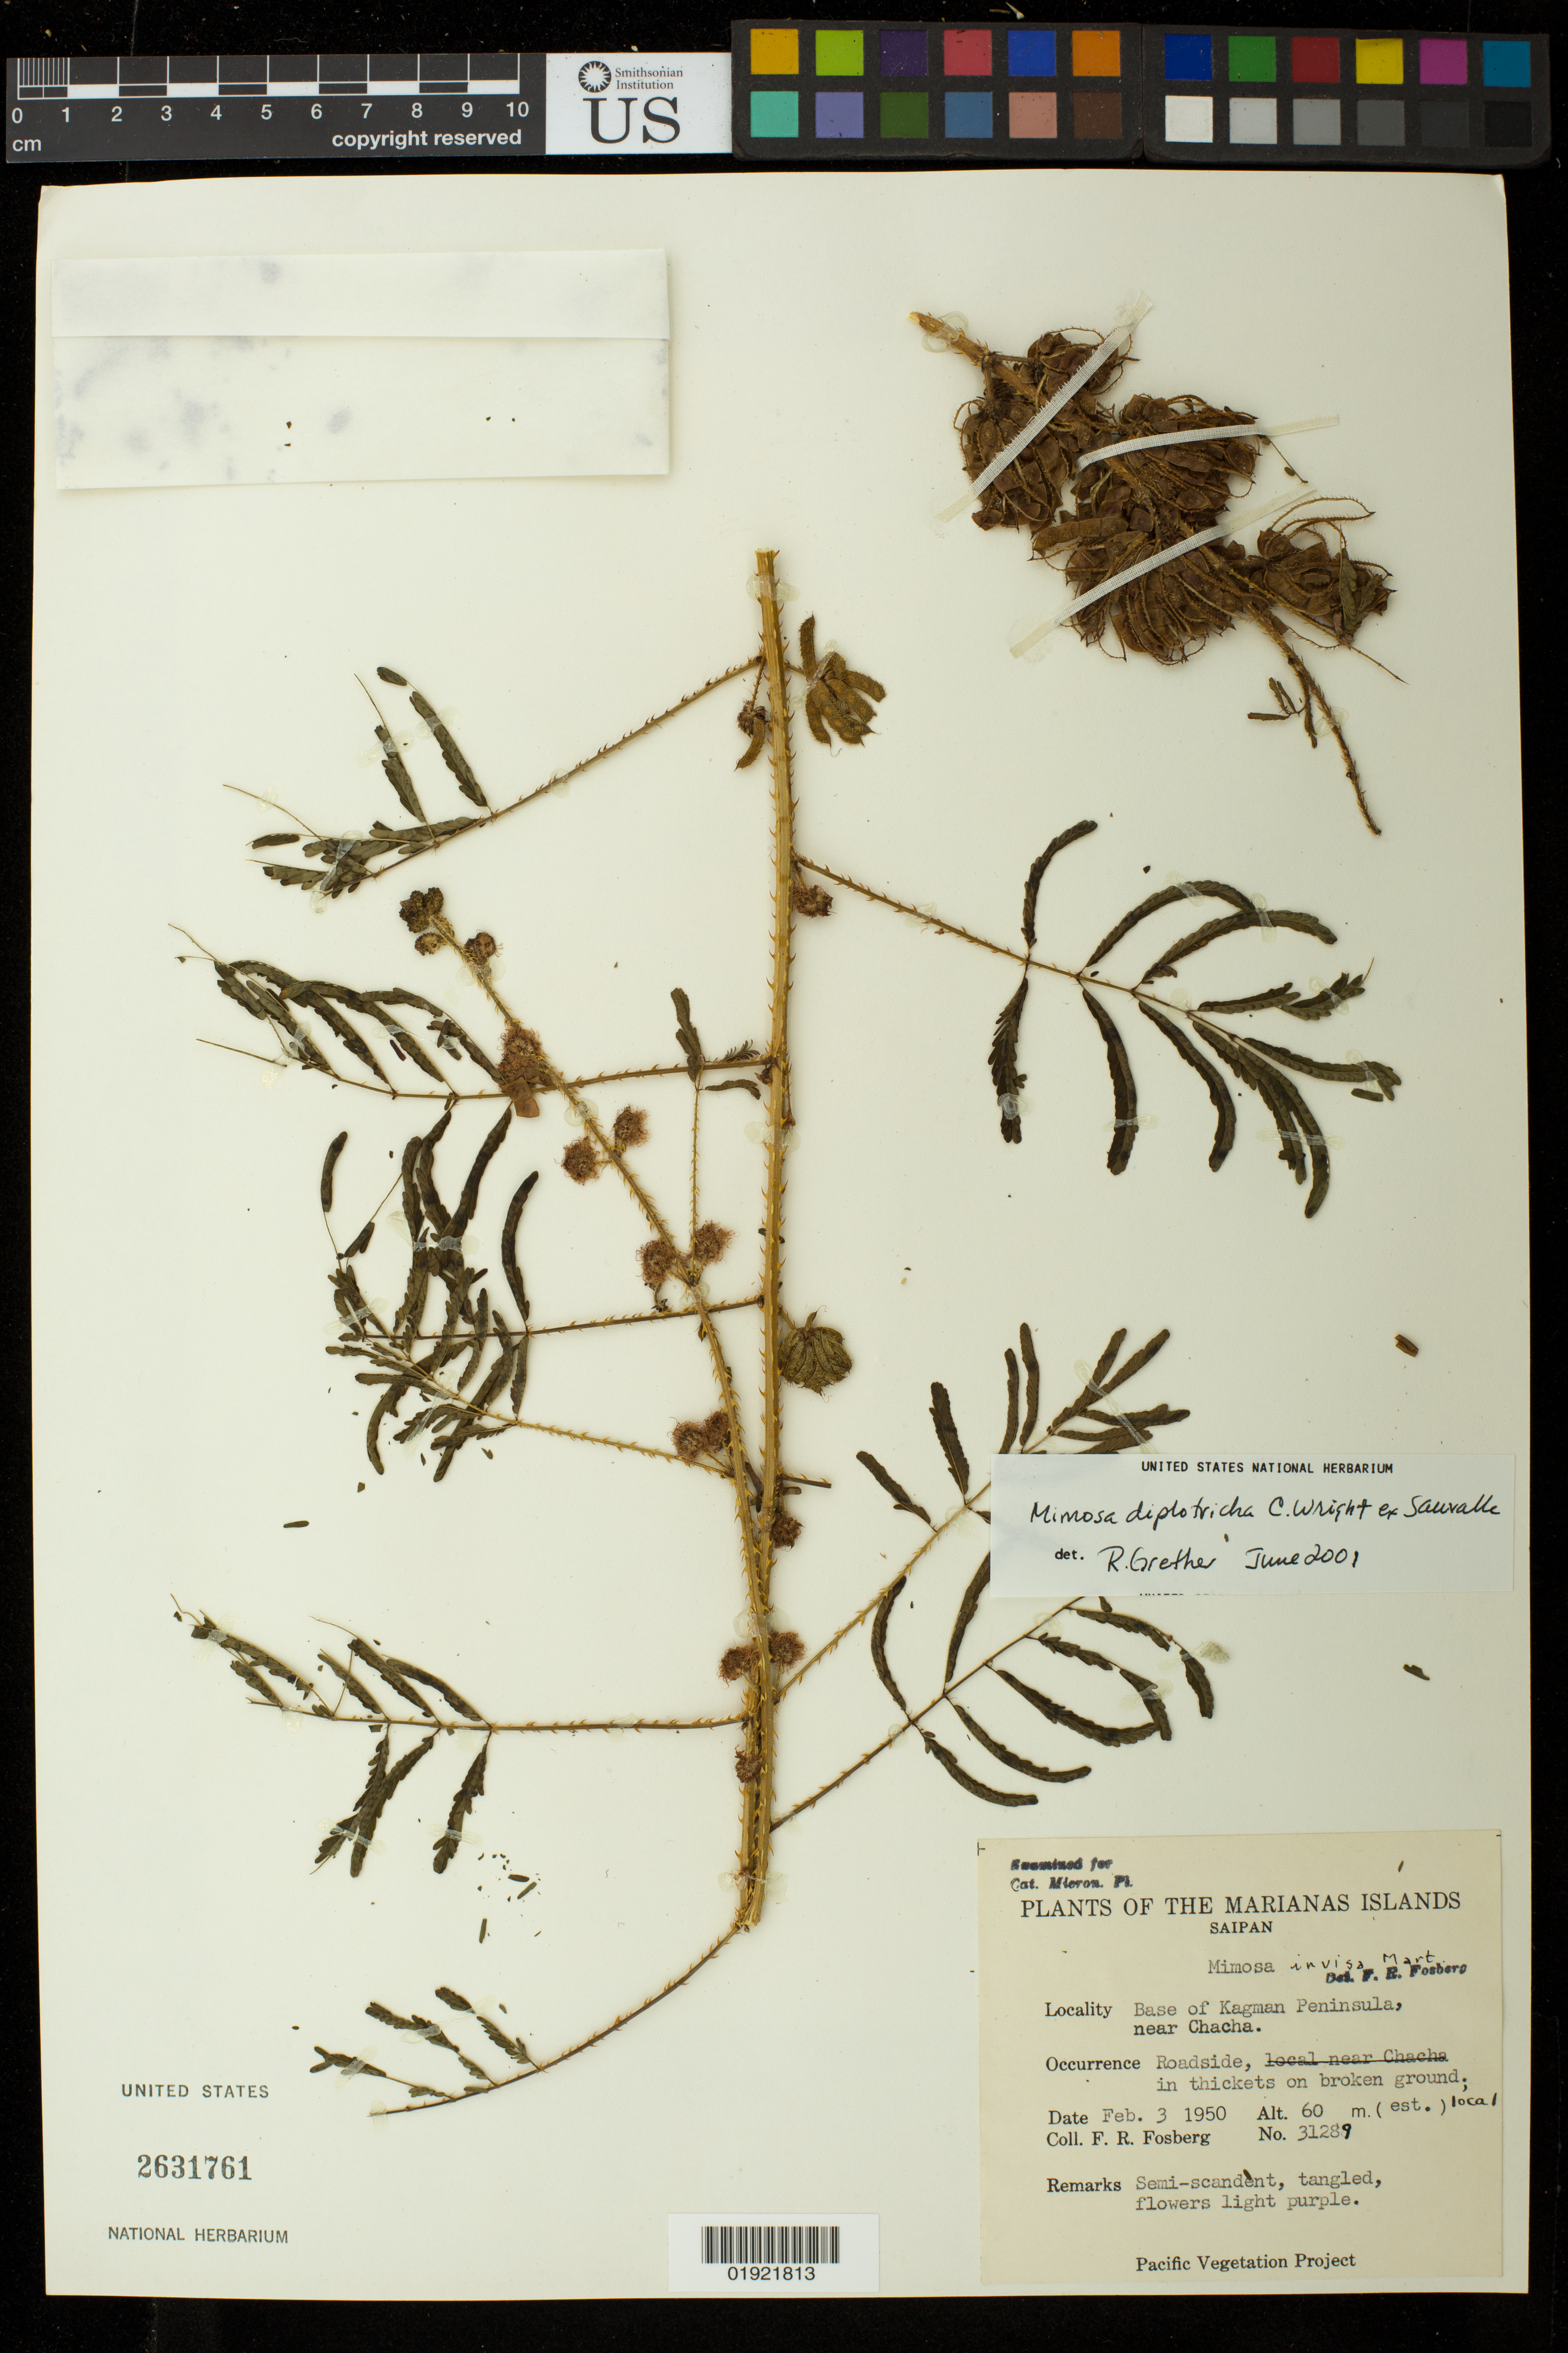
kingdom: Plantae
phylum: Tracheophyta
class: Magnoliopsida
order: Fabales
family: Fabaceae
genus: Mimosa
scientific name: Mimosa diplotricha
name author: C. Wright in Sauvalle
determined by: Grether, R.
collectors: F. R. Fosberg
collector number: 31289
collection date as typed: Feb. 3 1950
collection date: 1950-02-03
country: Northern Mariana Islands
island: Saipan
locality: Base of Kagman Peninsula, near Cacha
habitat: roadside, in thickets on broken ground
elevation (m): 60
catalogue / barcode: US 2631761